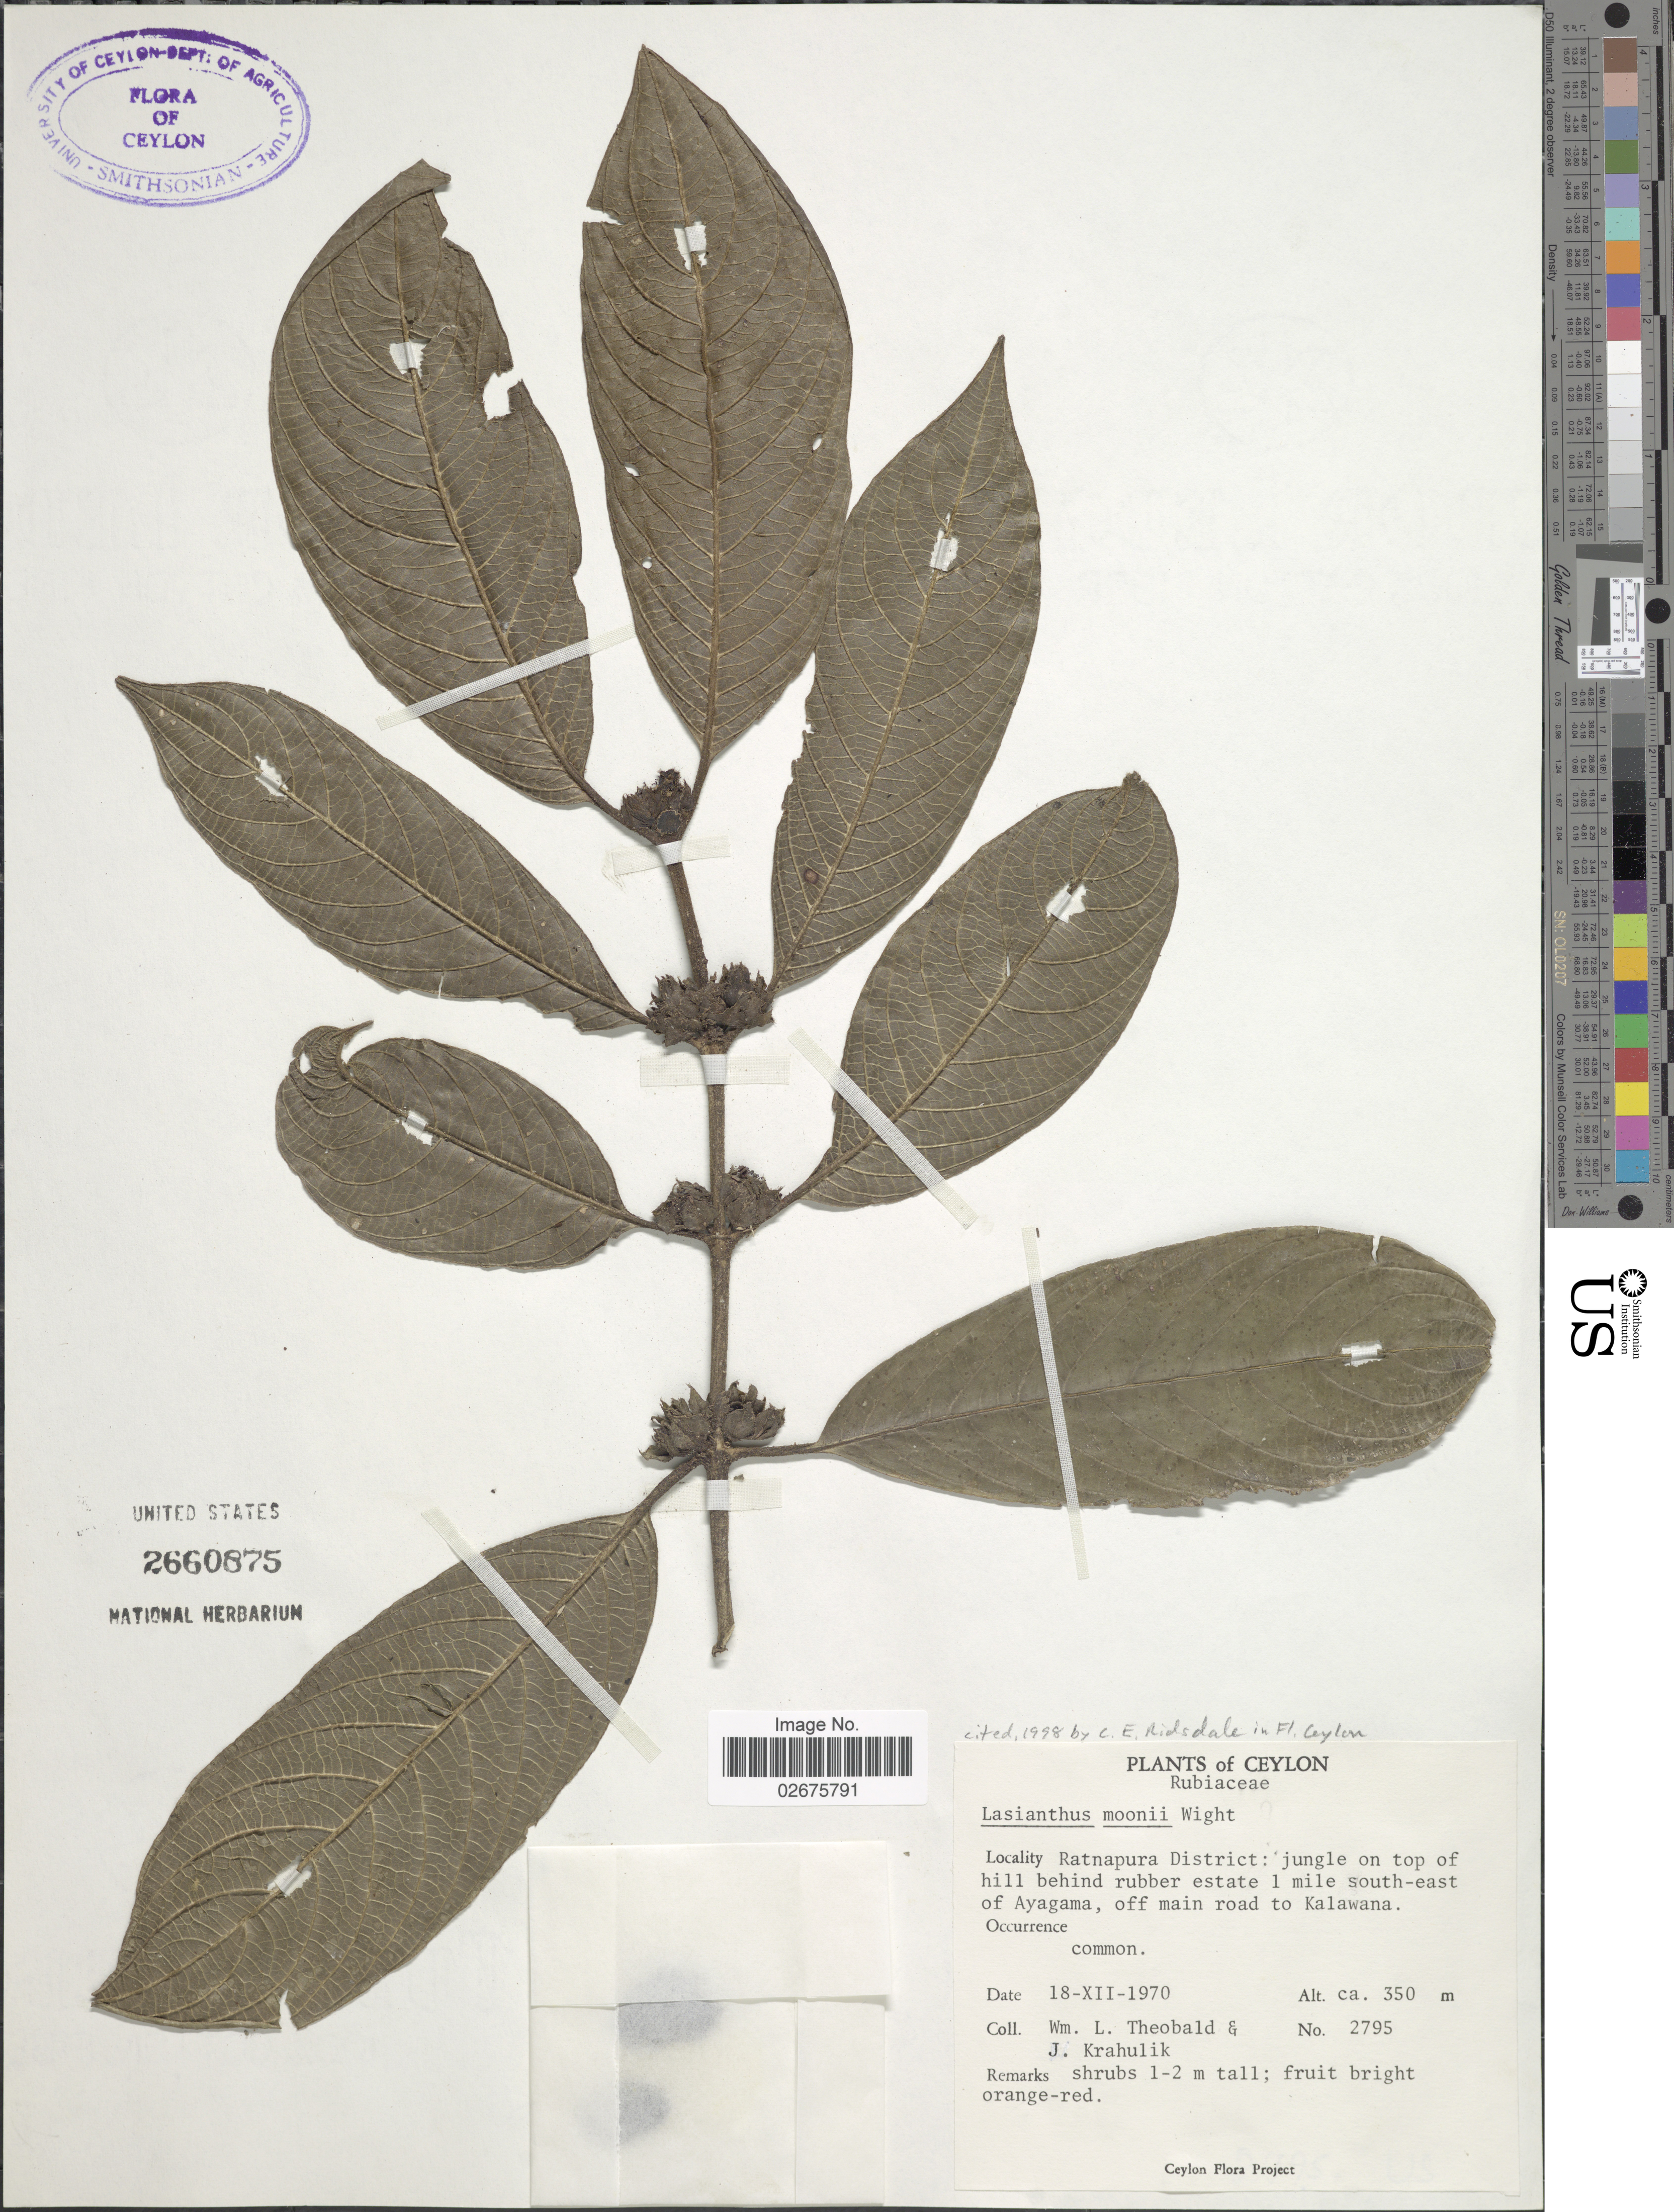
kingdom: Plantae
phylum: Tracheophyta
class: Magnoliopsida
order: Gentianales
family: Rubiaceae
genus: Lasianthus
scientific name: Lasianthus moonii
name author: Wight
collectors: W. L. Theobald & J. Krahulik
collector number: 2795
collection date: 1970-12-18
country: Sri Lanka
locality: Ceylon, Ratnapura District: jungle on top of hill behind rubber estate 1 mile south-east of Ayagama, off main road to Kalawana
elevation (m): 350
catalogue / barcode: US 2660875